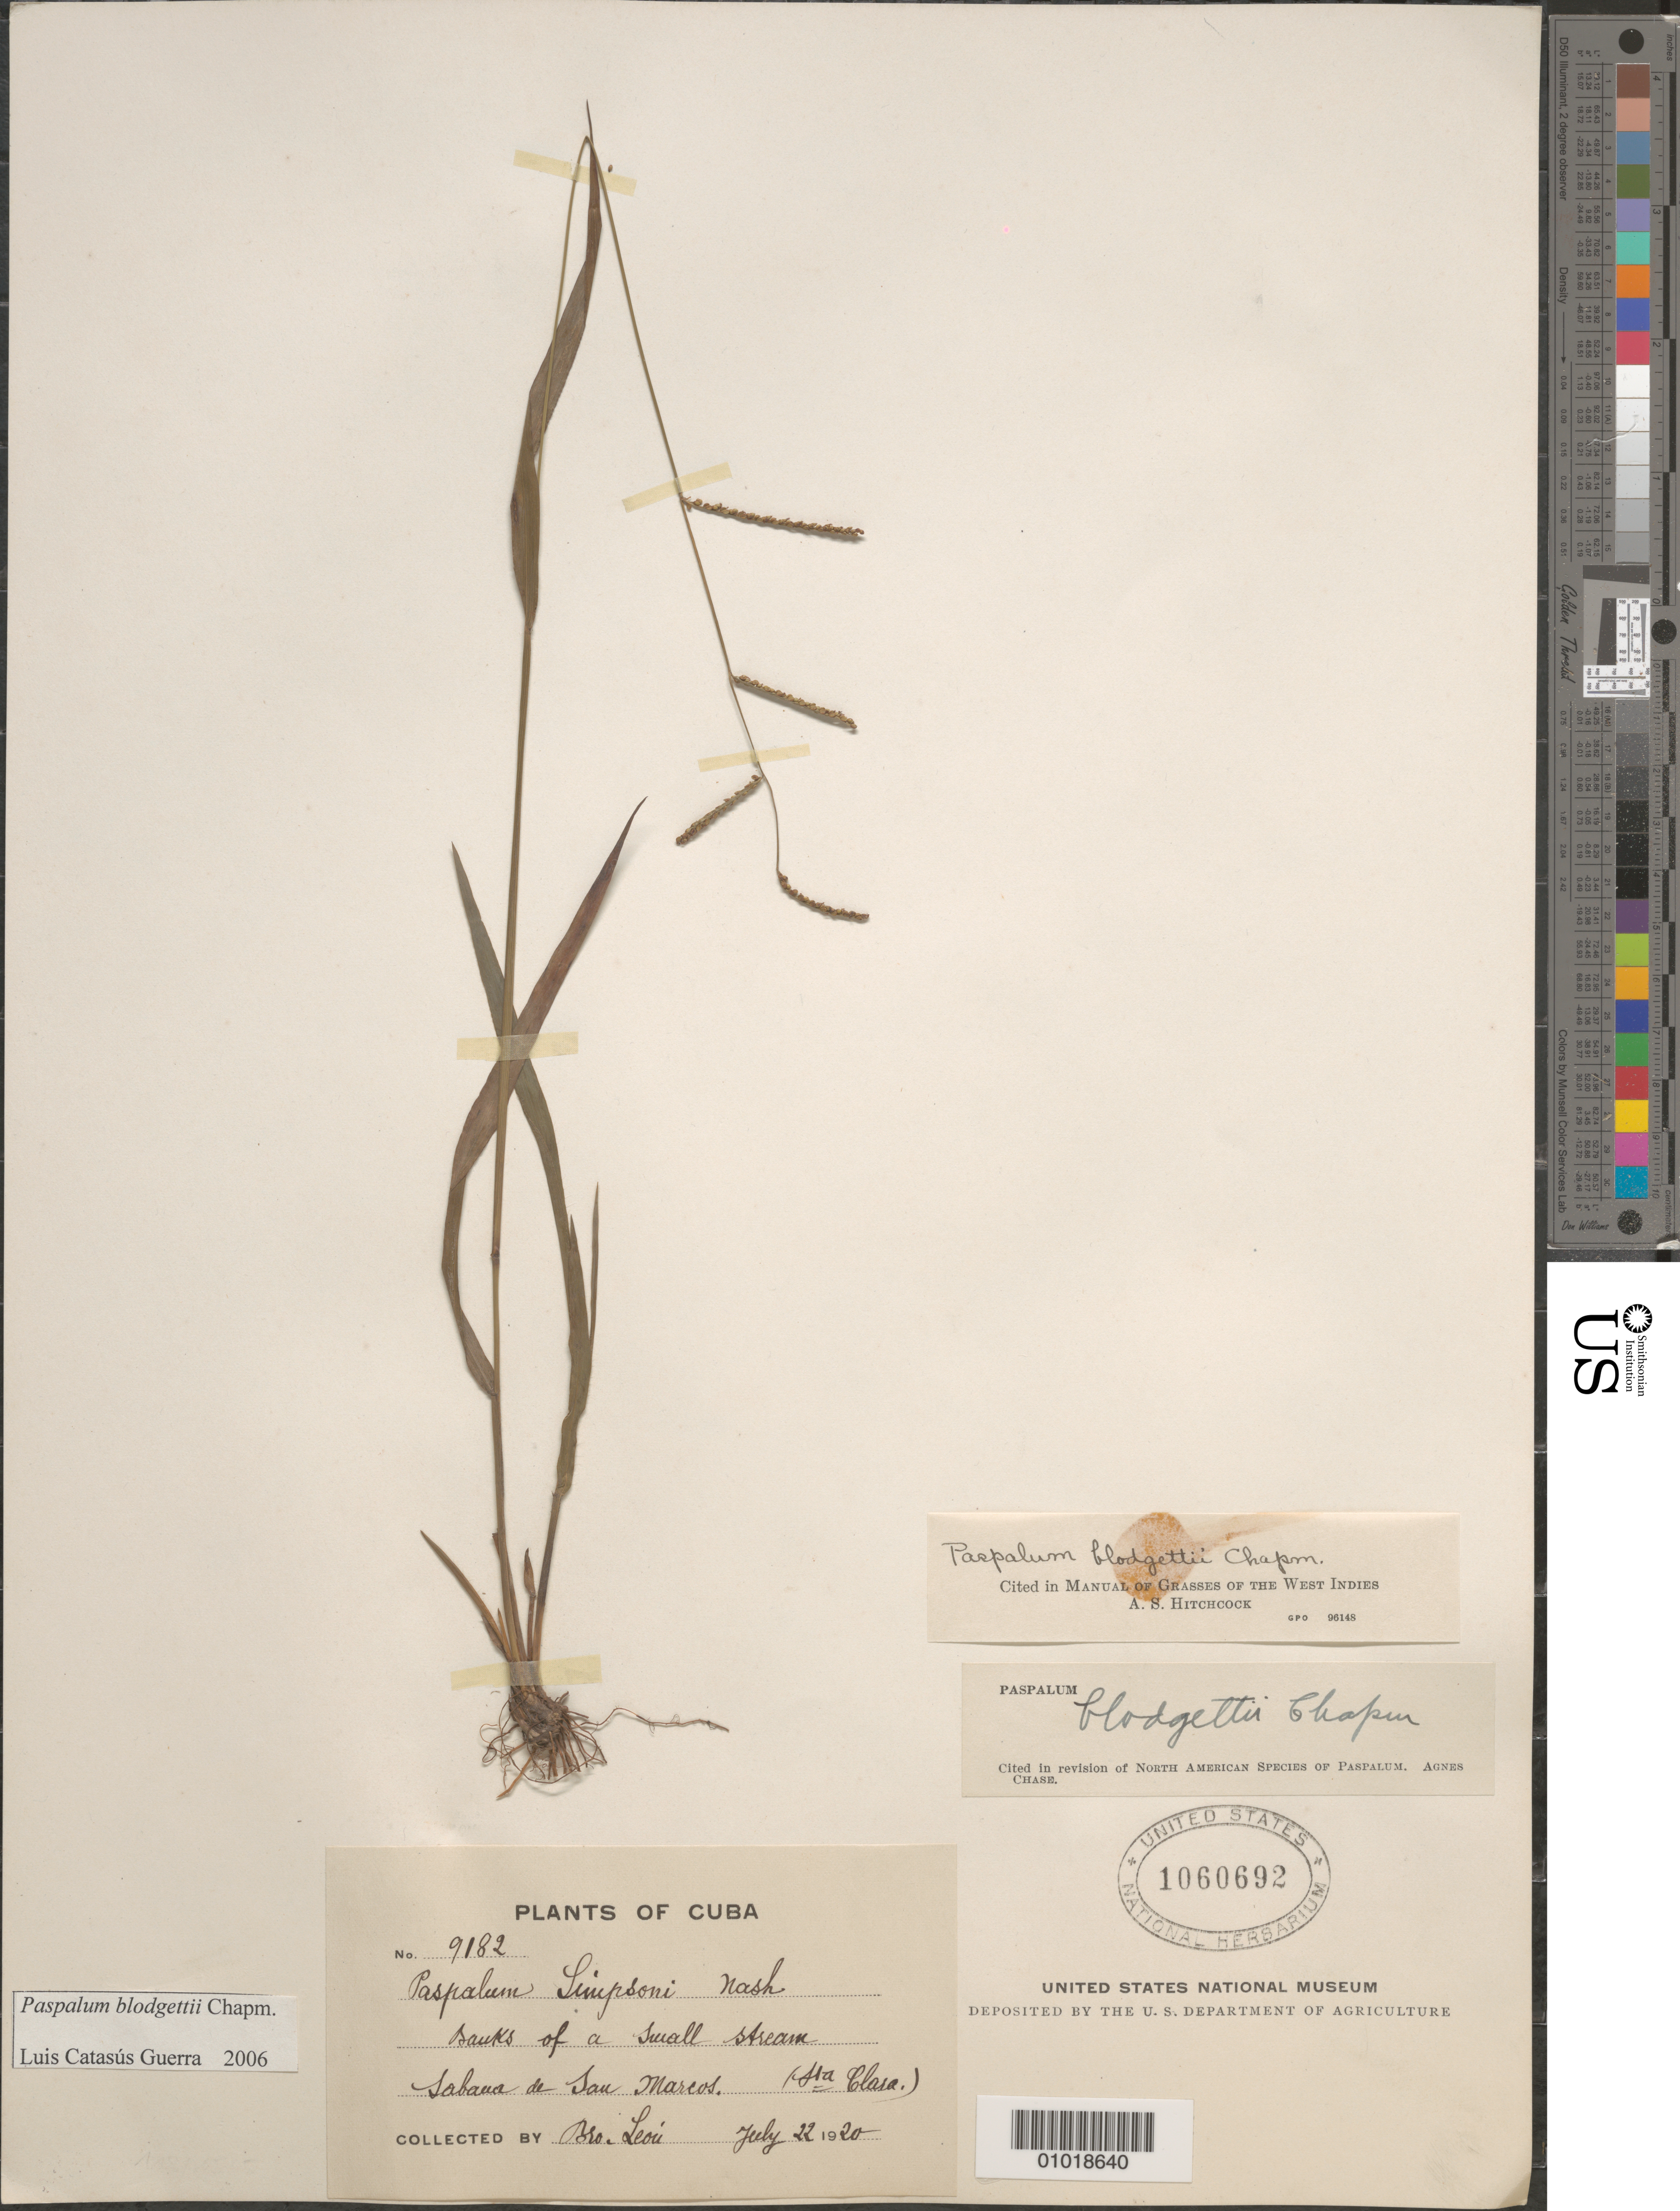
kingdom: Plantae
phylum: Tracheophyta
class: Liliopsida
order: Poales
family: Poaceae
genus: Paspalum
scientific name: Paspalum blodgettii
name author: Chapm.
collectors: Bro. León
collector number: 9182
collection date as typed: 22 Jul 1920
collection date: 1920-07-22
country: Cuba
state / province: Villa Clara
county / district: Santa Clara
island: Cuba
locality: banks of a small stream Sabana de San Marcos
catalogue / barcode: US 1060692